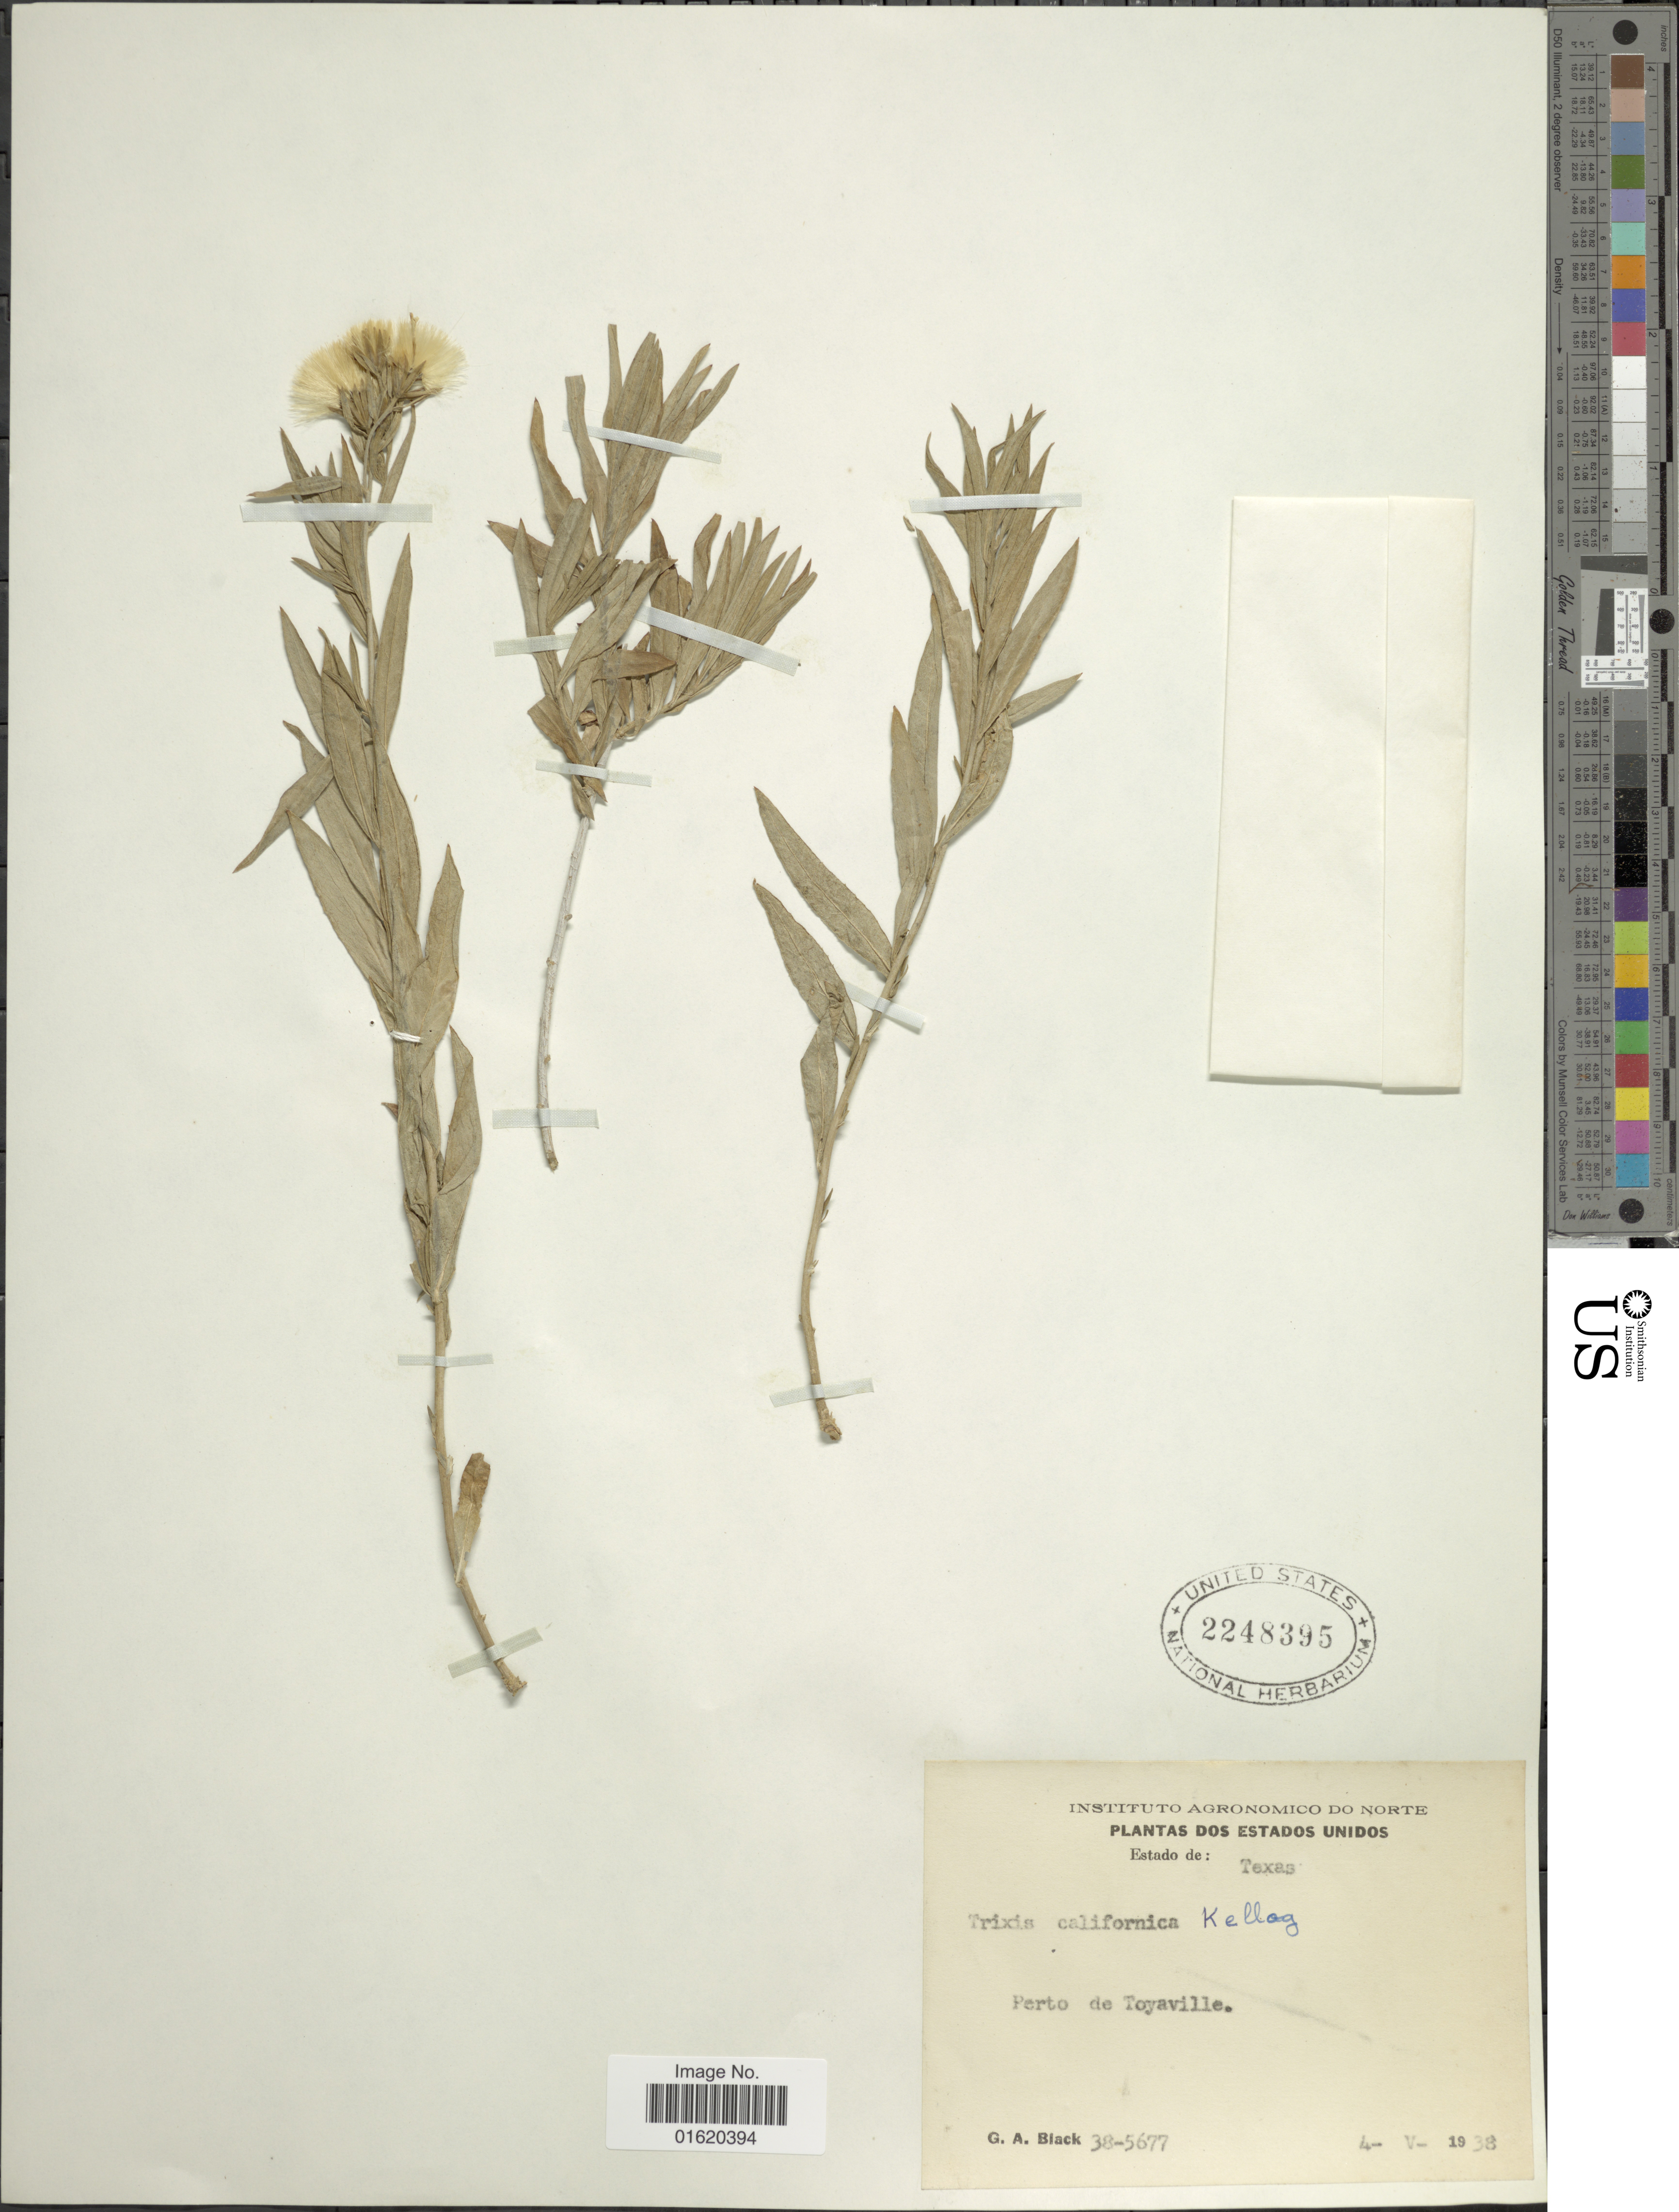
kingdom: Plantae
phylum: Tracheophyta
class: Magnoliopsida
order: Asterales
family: Asteraceae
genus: Trixis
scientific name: Trixis californica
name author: Kellogg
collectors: G. A. Black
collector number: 38-5677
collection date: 1938-05-04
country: United States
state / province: Texas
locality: Dos Estados Unidos, Perto de Toyaville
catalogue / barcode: US 2248395